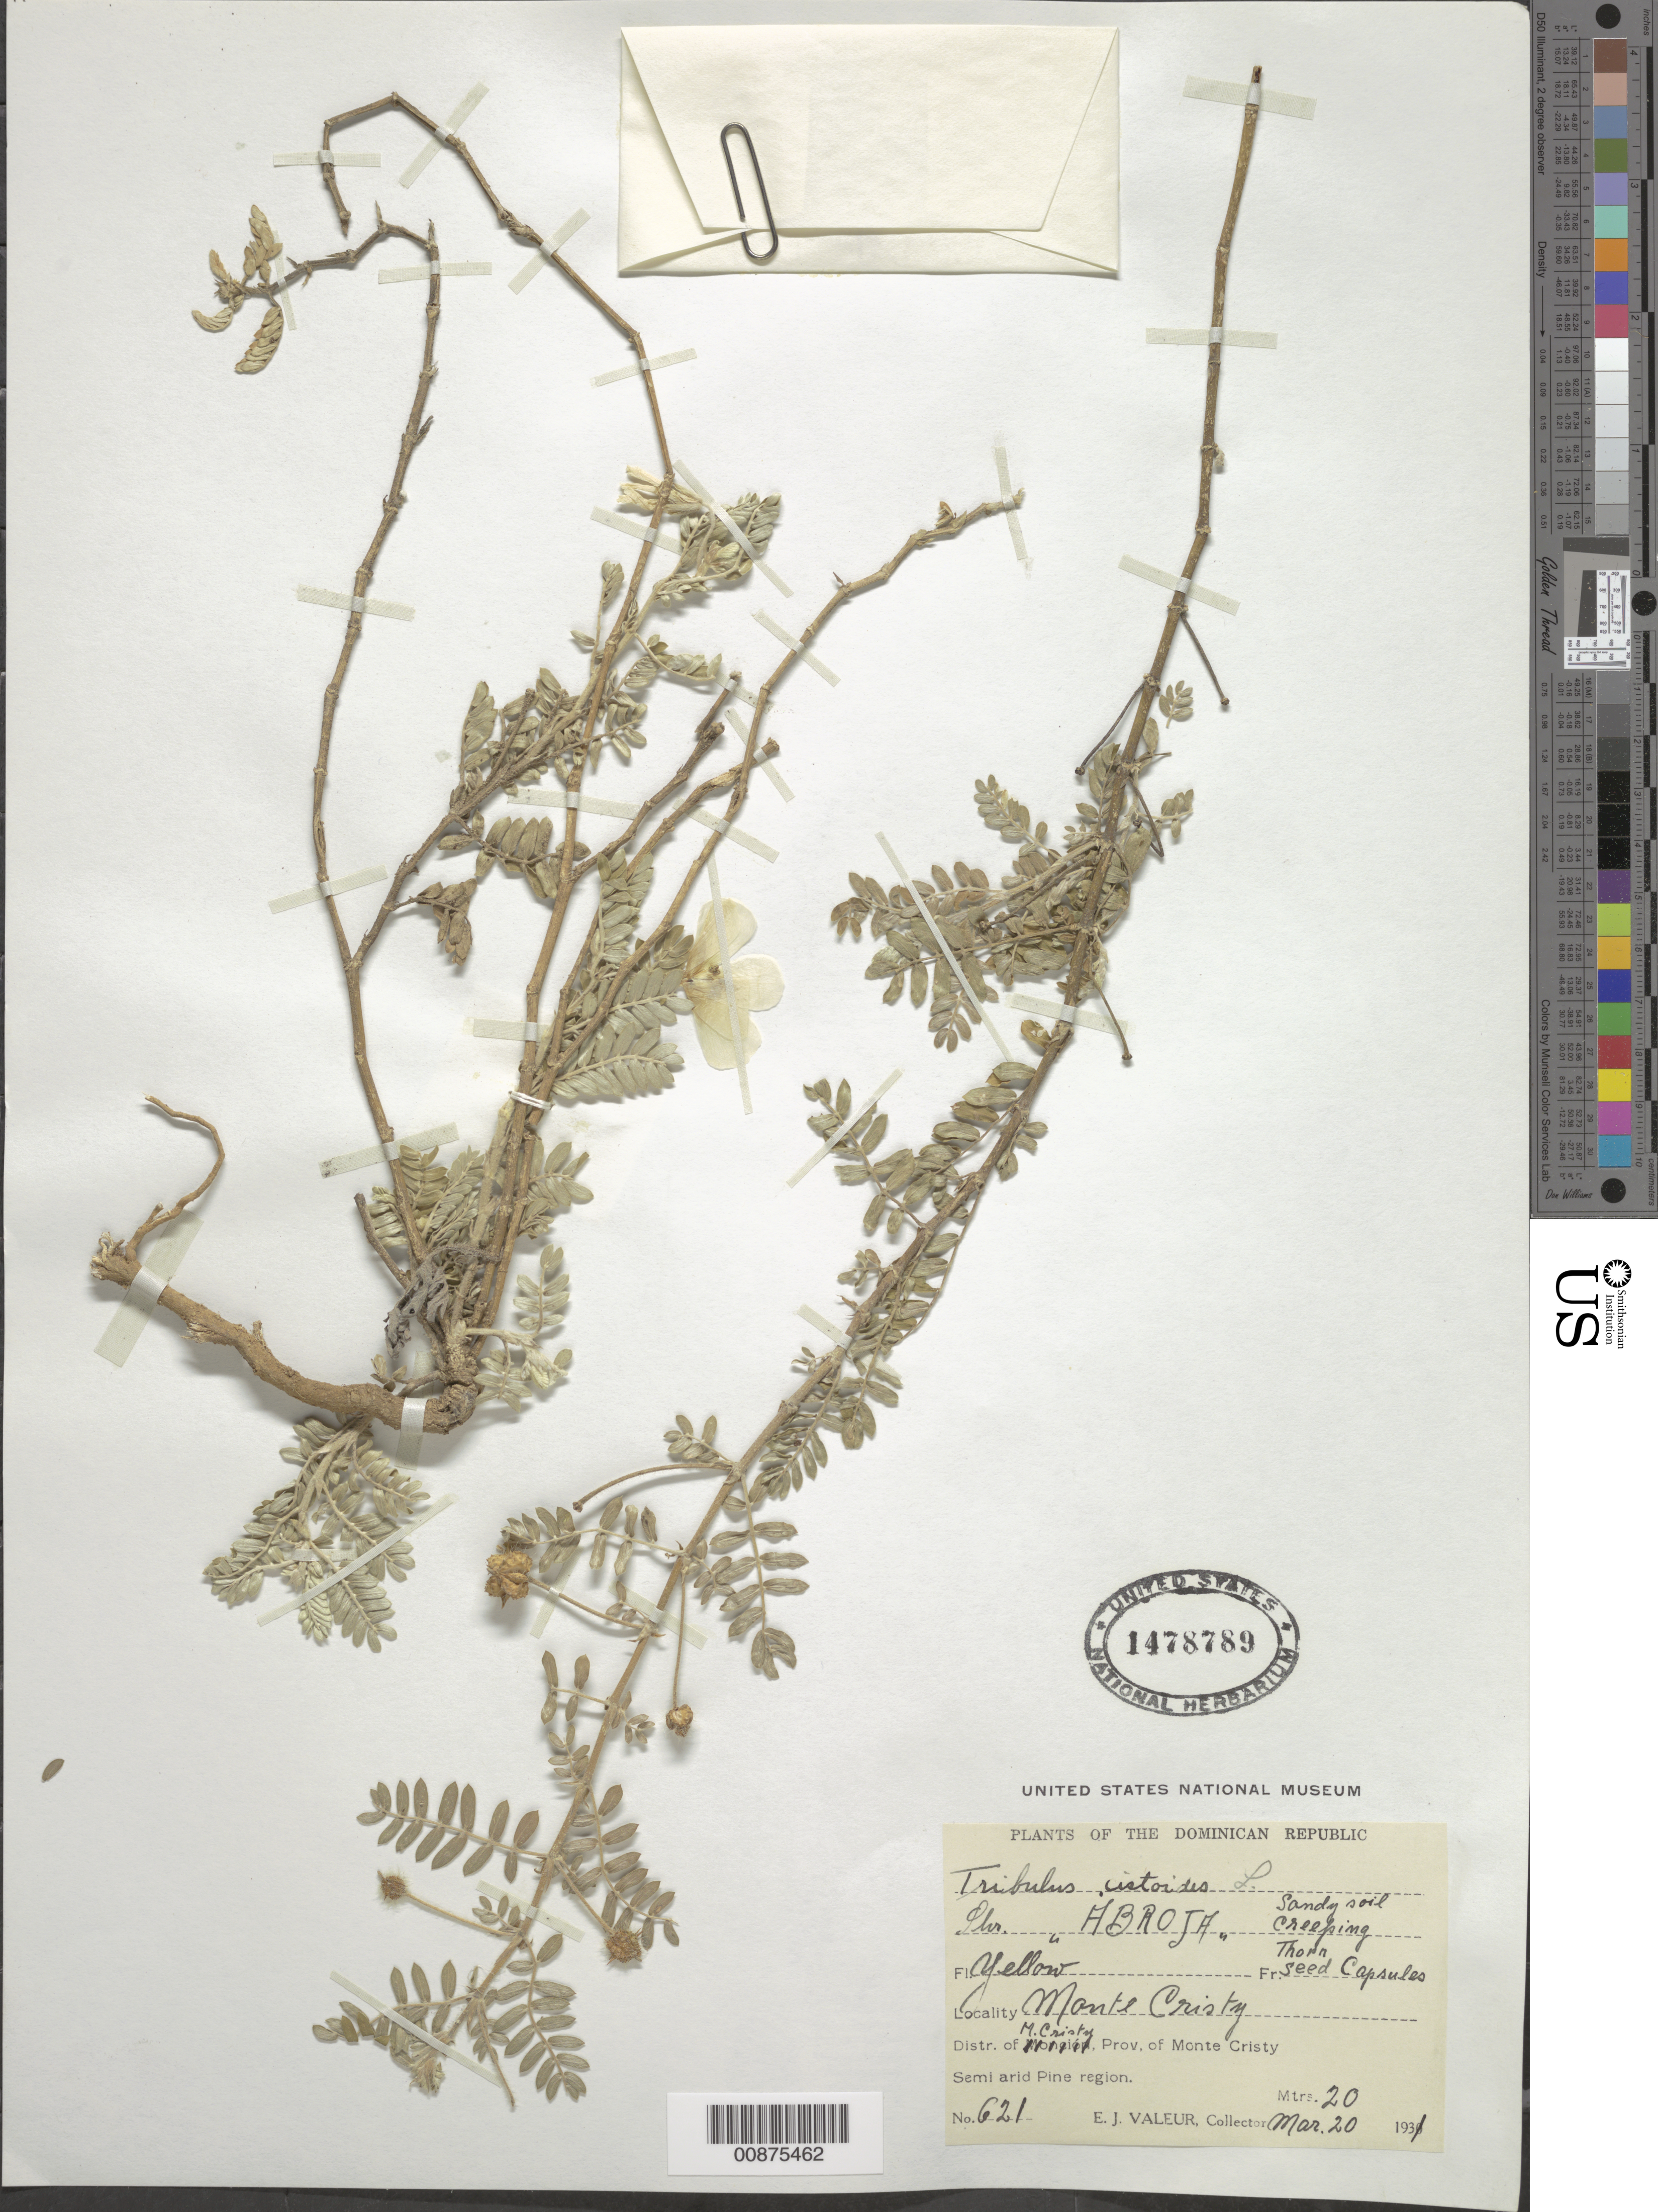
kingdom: Plantae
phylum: Tracheophyta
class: Magnoliopsida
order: Zygophyllales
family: Zygophyllaceae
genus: Tribulus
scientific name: Tribulus cistoides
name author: L.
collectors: E. Valeur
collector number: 621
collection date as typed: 20 Mar 1931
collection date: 1931-03-20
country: Dominican Republic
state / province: Monte Cristi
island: Hispaniola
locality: Monte Cristy. Distr. of Monte Cristy.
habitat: Sandy soil. Semi arid Pine region.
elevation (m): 20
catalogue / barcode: US 1478789